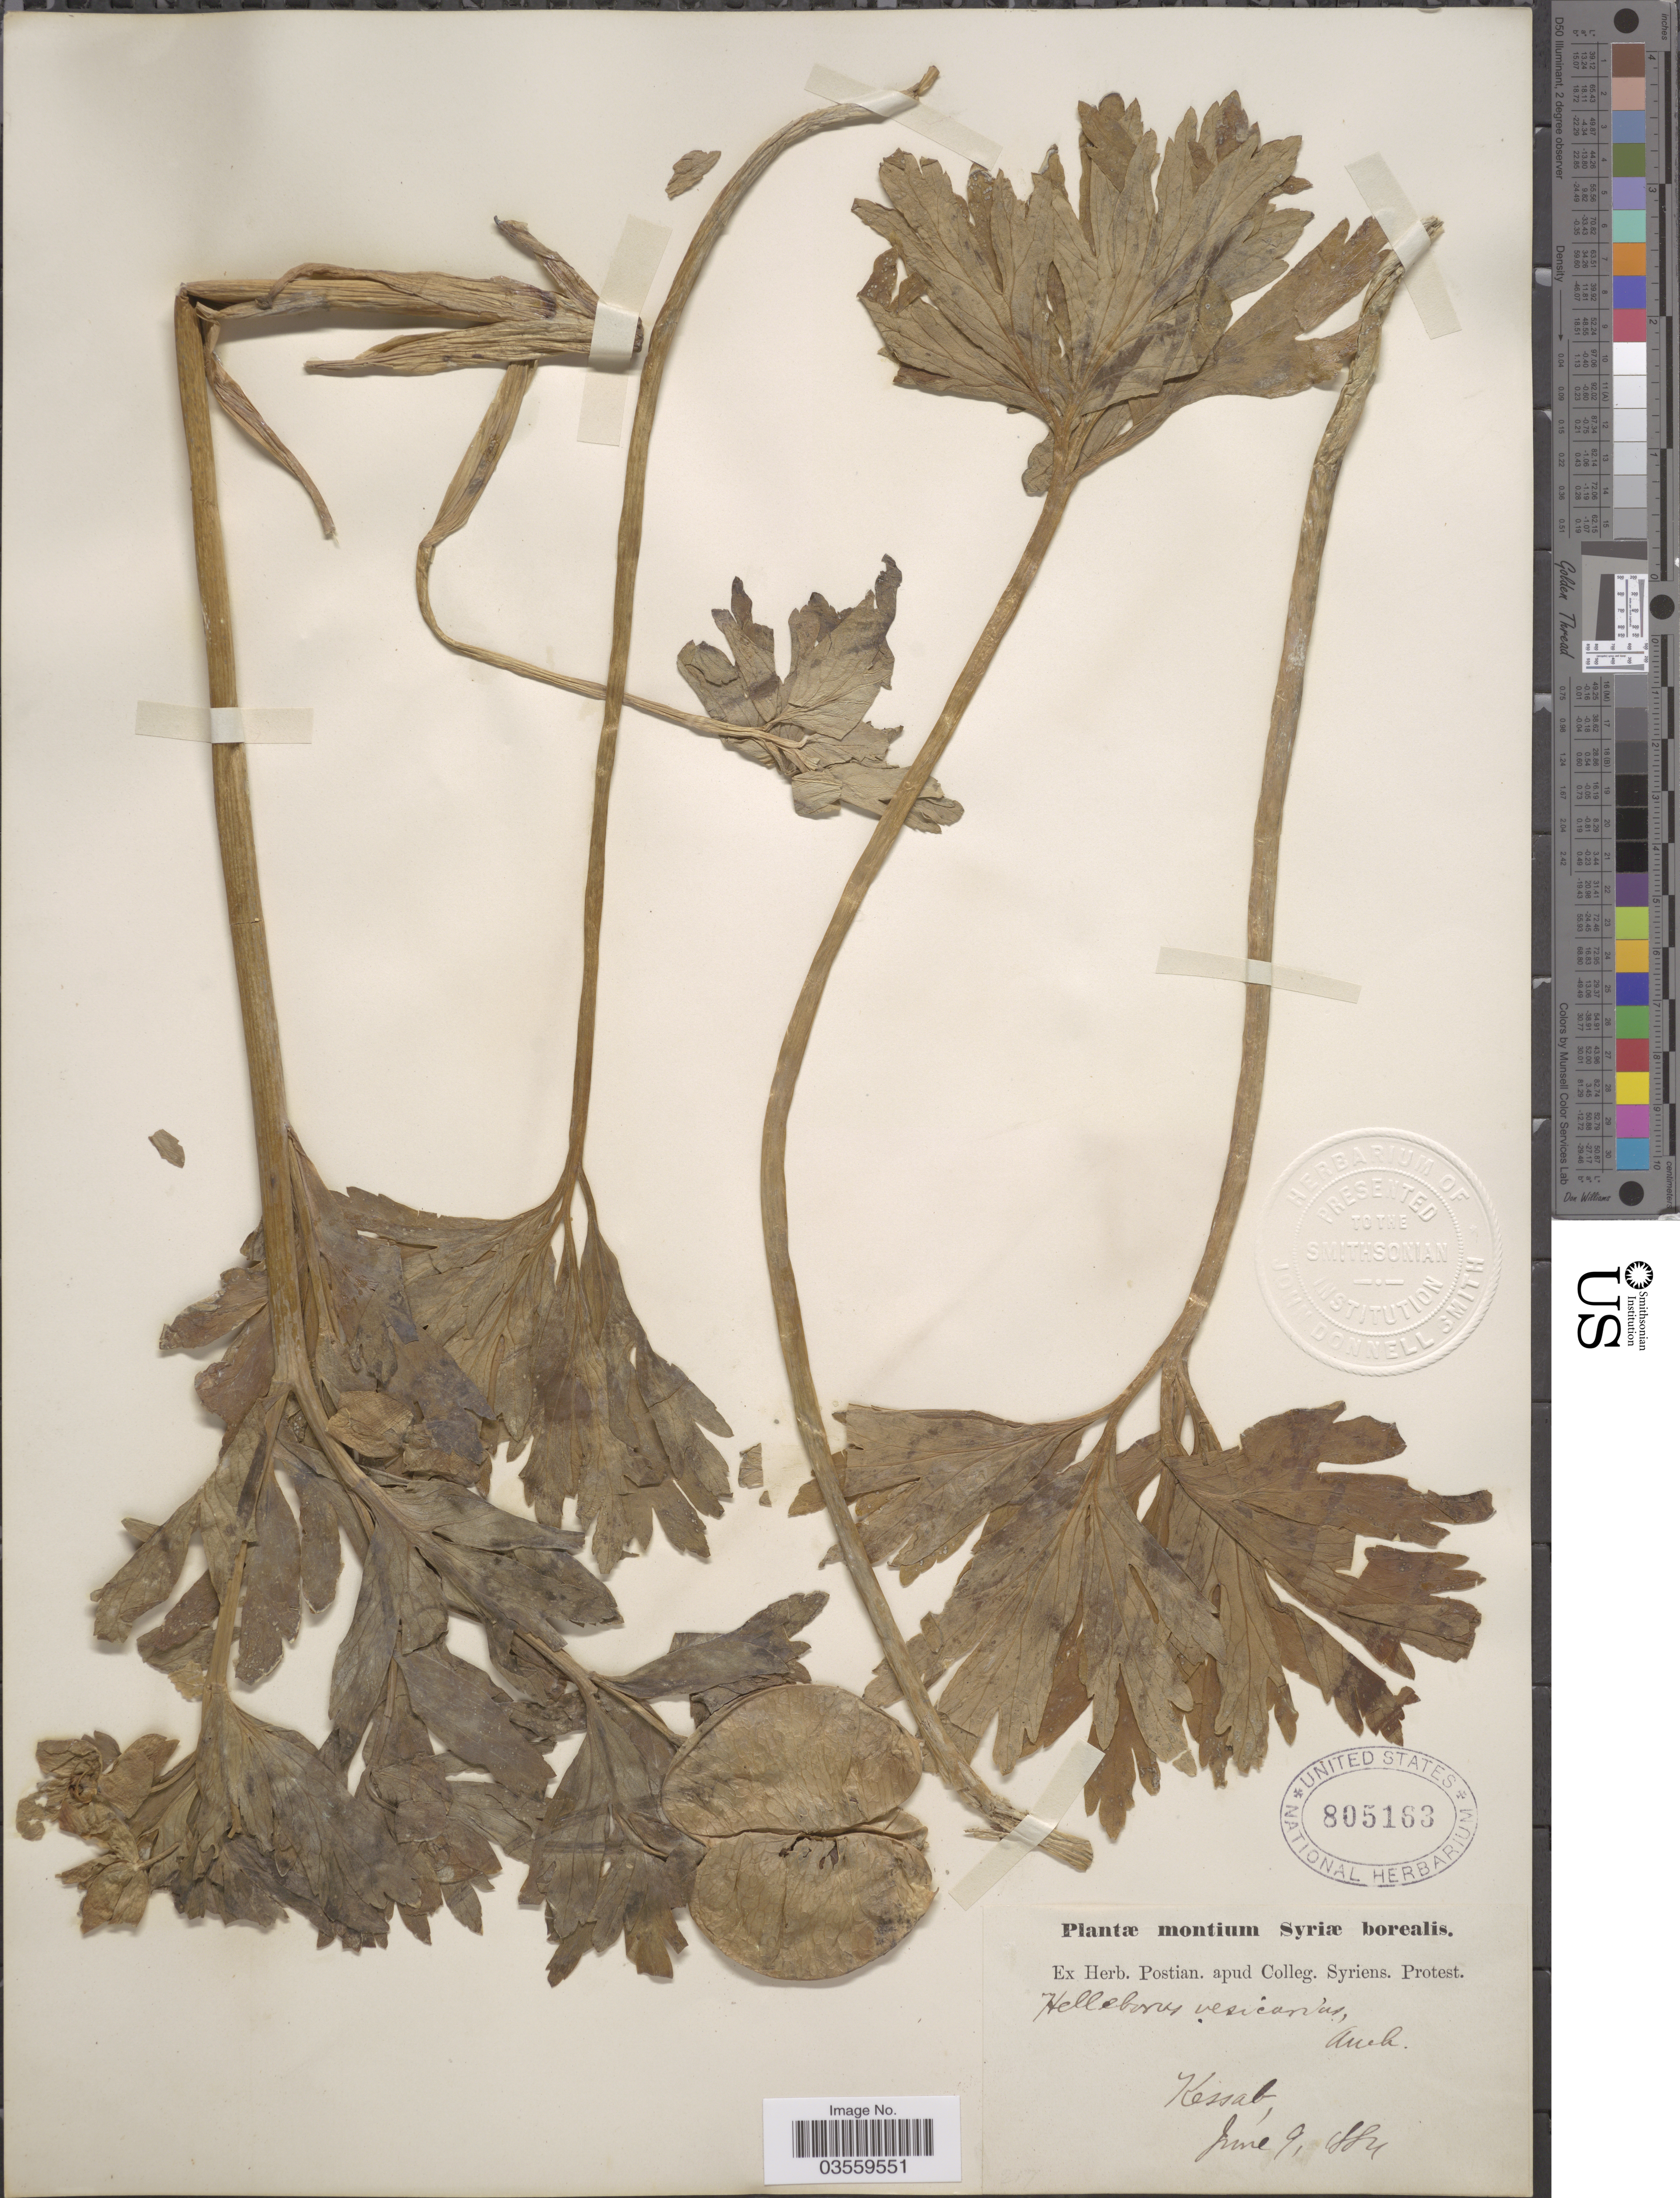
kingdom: Plantae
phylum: Tracheophyta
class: Magnoliopsida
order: Ranunculales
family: Ranunculaceae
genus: Helleborus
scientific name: Helleborus vesicarius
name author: Aucher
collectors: ex herb. Postian. apud Colleg. Syriens. Protest. USE "Fannie P. A. Shepard" (10308853) AS PRIMARY COLLECTOR INSTEAD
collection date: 1884-06-09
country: Syria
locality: Montium Syriæ borealis. Kessab.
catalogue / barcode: US 805163